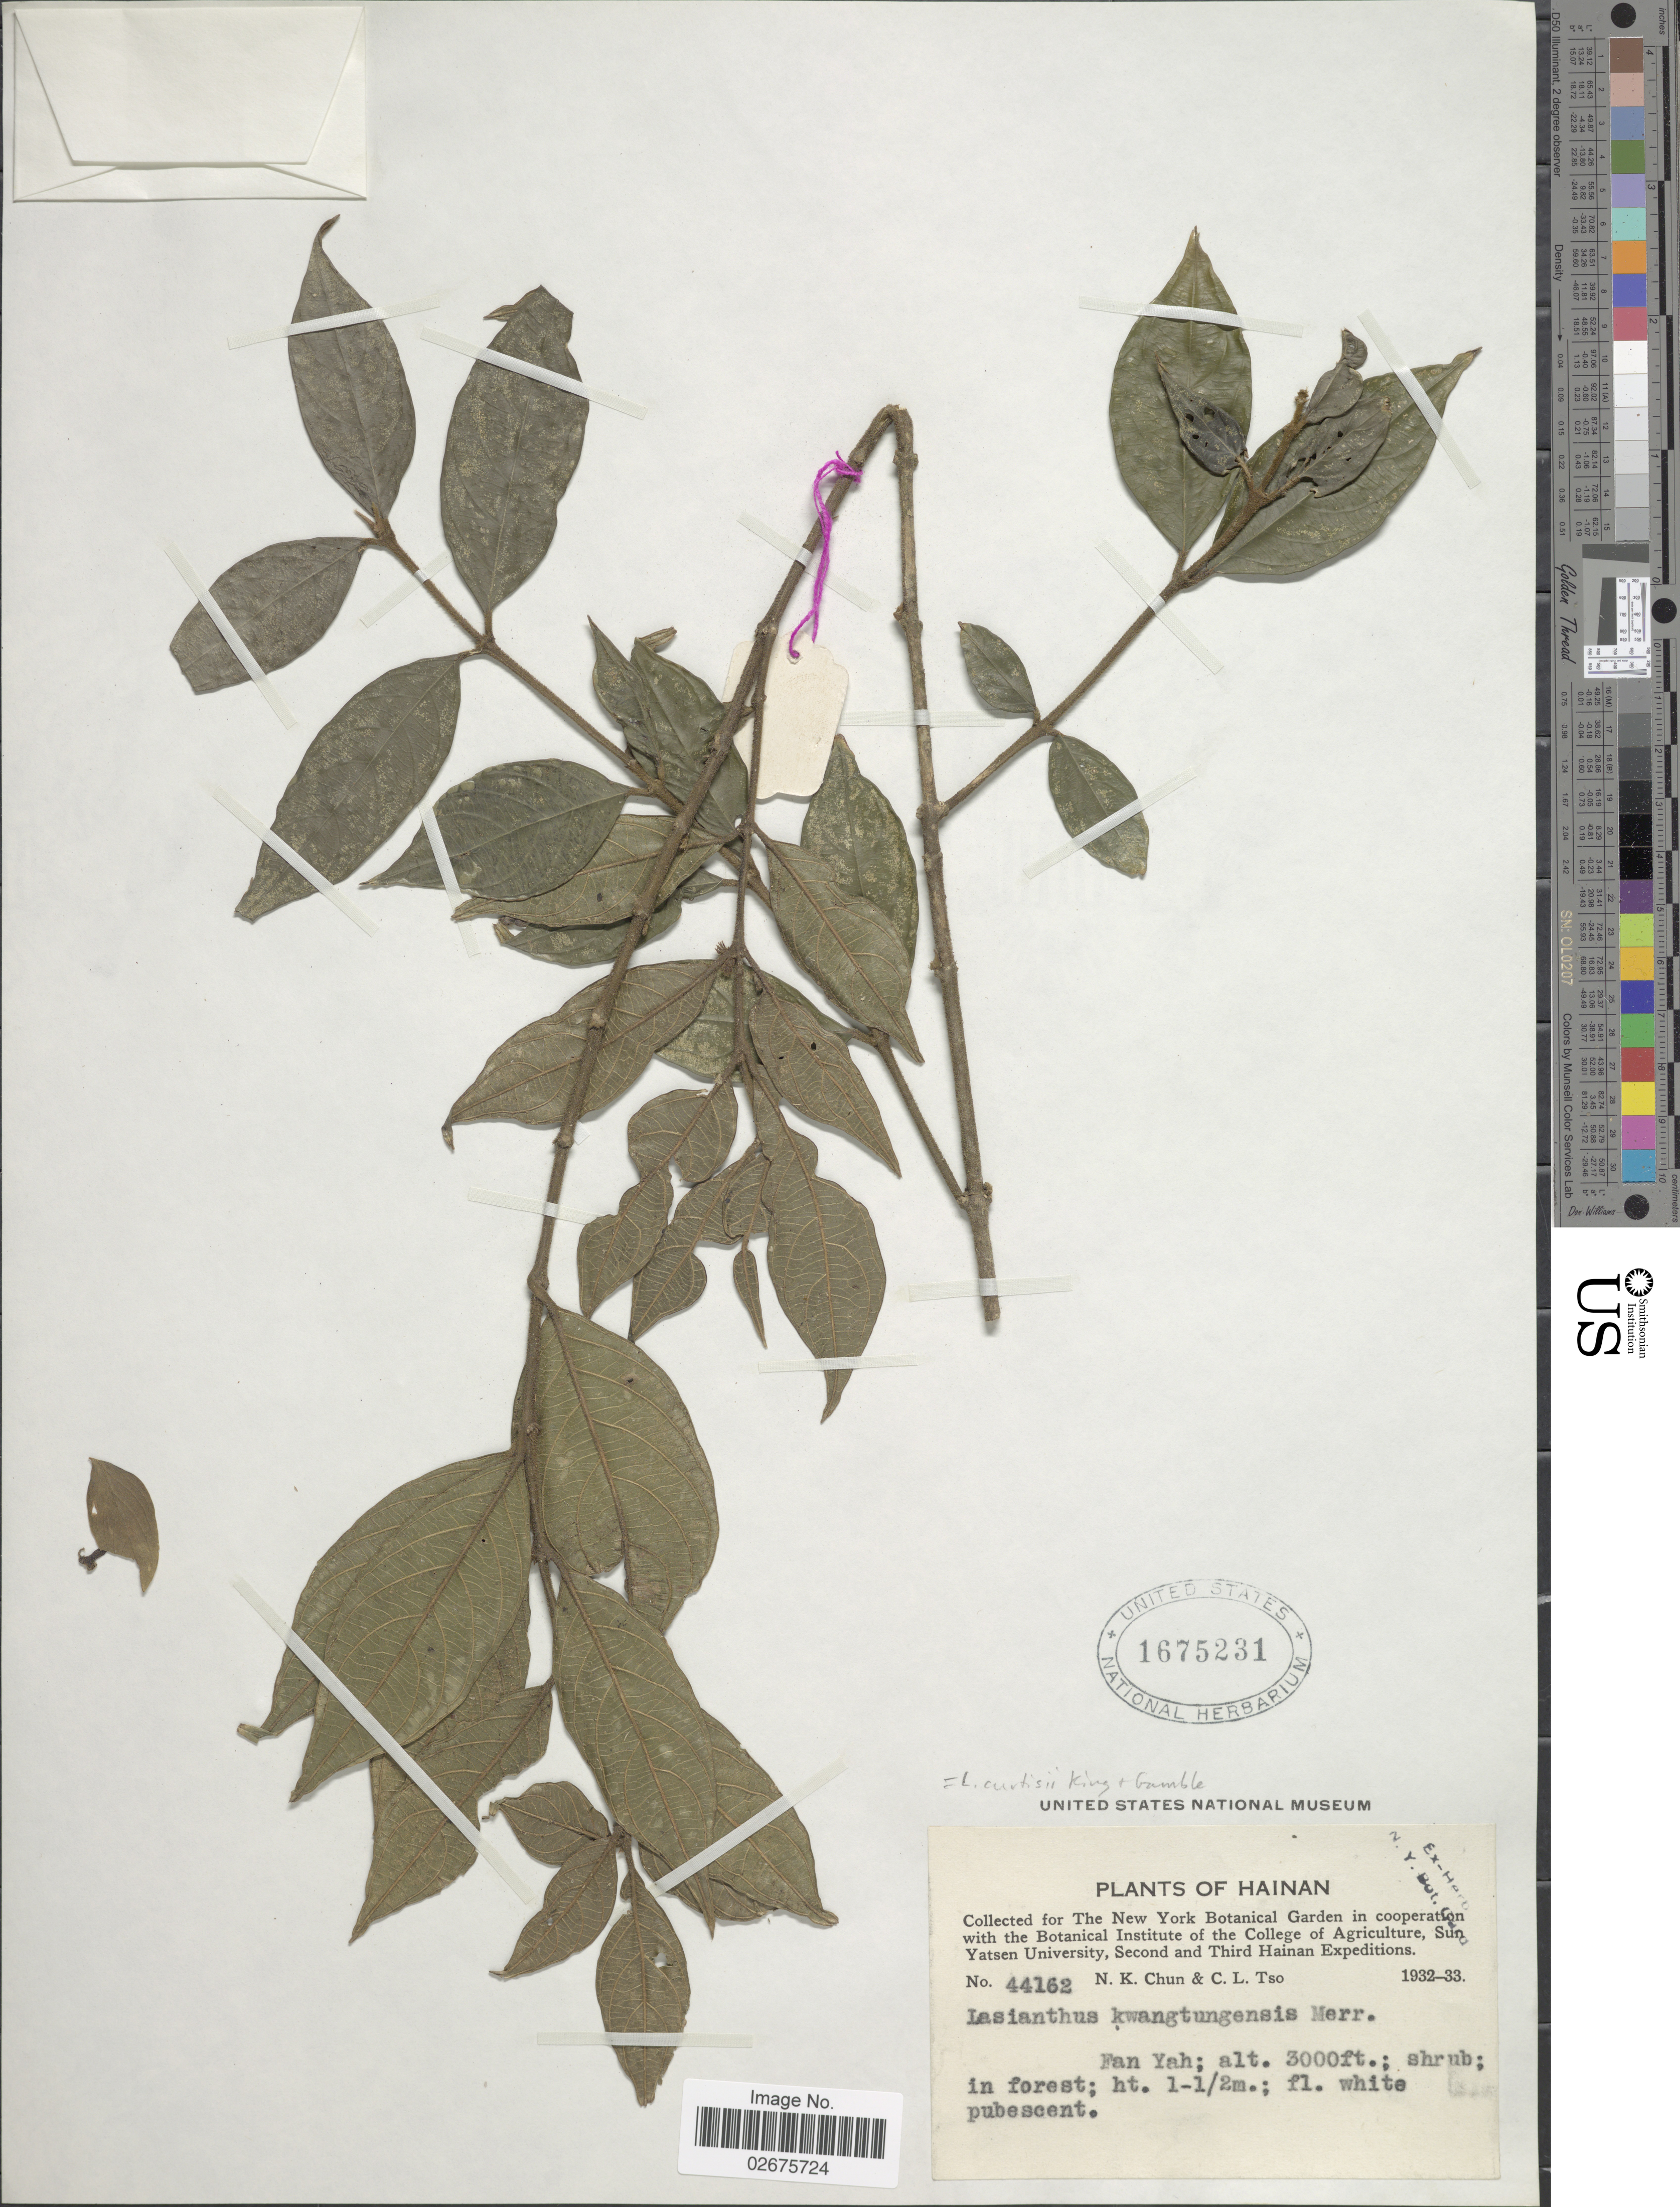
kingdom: Plantae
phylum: Tracheophyta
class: Magnoliopsida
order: Gentianales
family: Rubiaceae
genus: Lasianthus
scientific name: Lasianthus curtisii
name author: King & Gamble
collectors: N. K. Chun & C. Tso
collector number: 44162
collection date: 1932/1933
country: China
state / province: Hainan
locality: Hainan, Fan Yah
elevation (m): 914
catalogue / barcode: US 1675231